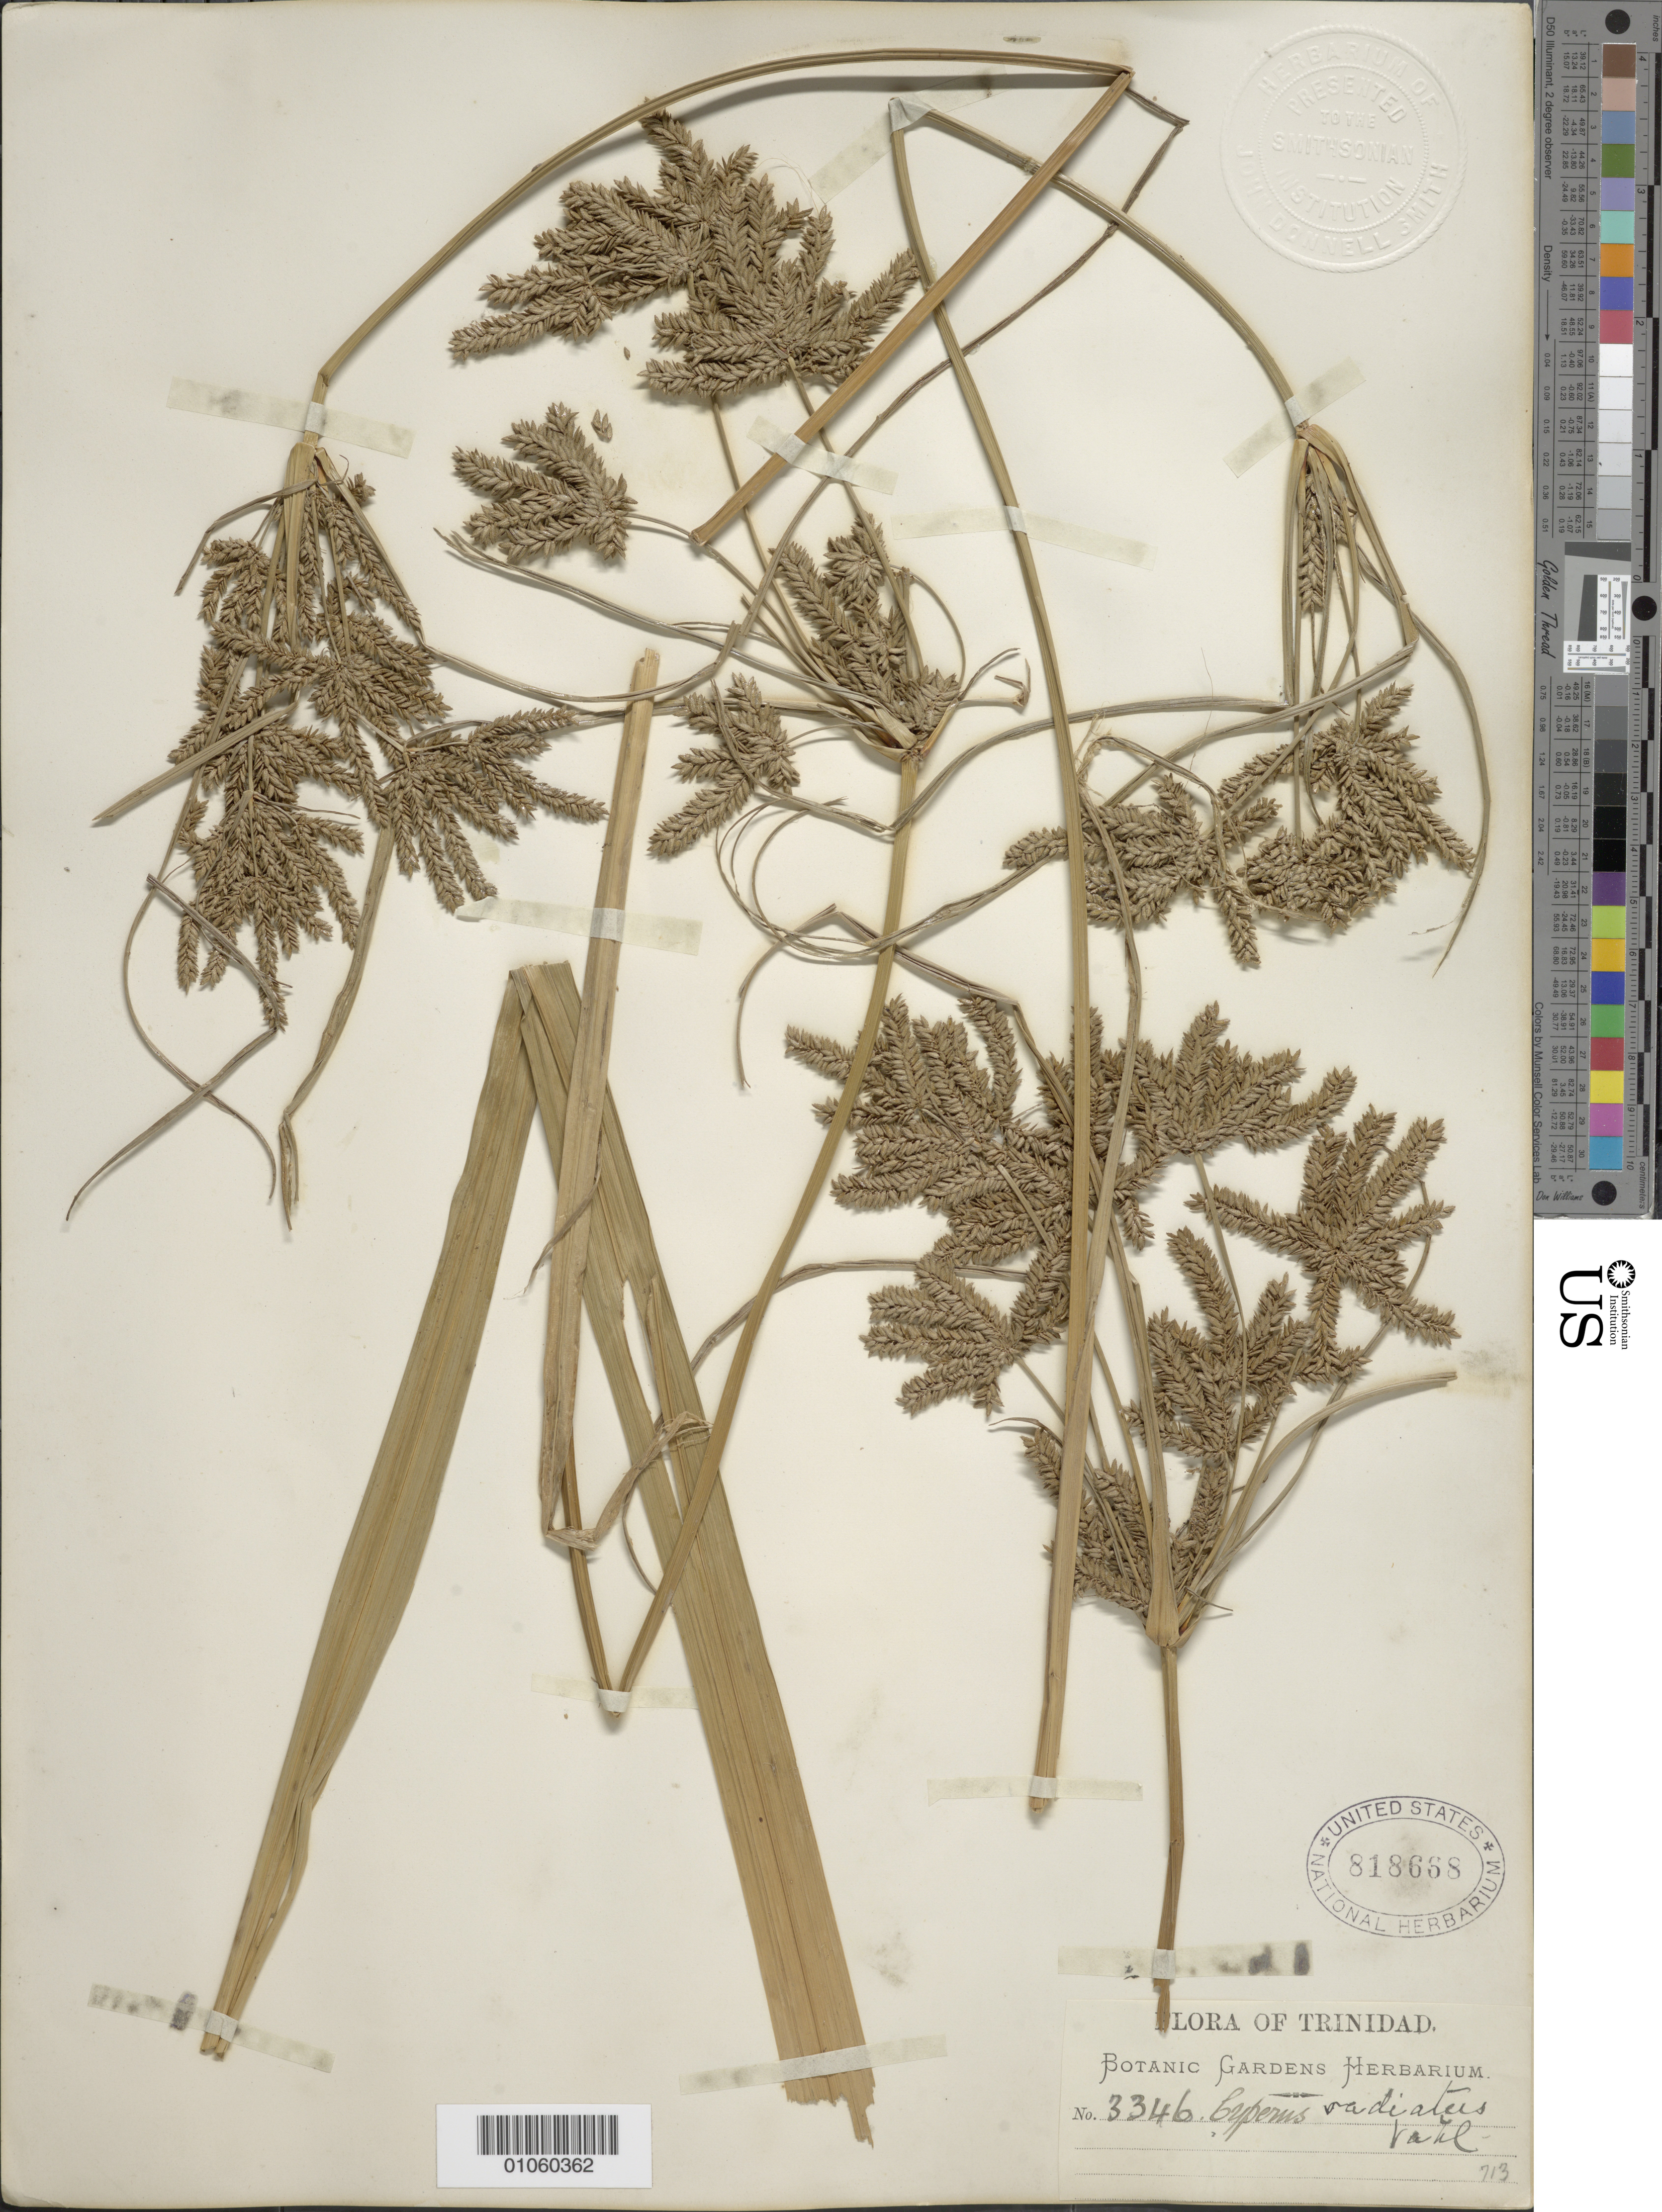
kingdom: Plantae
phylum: Tracheophyta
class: Liliopsida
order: Poales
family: Cyperaceae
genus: Cyperus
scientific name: Cyperus imbricatus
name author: Retz.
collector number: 3346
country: Trinidad and Tobago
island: Trinidad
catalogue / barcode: US 818668